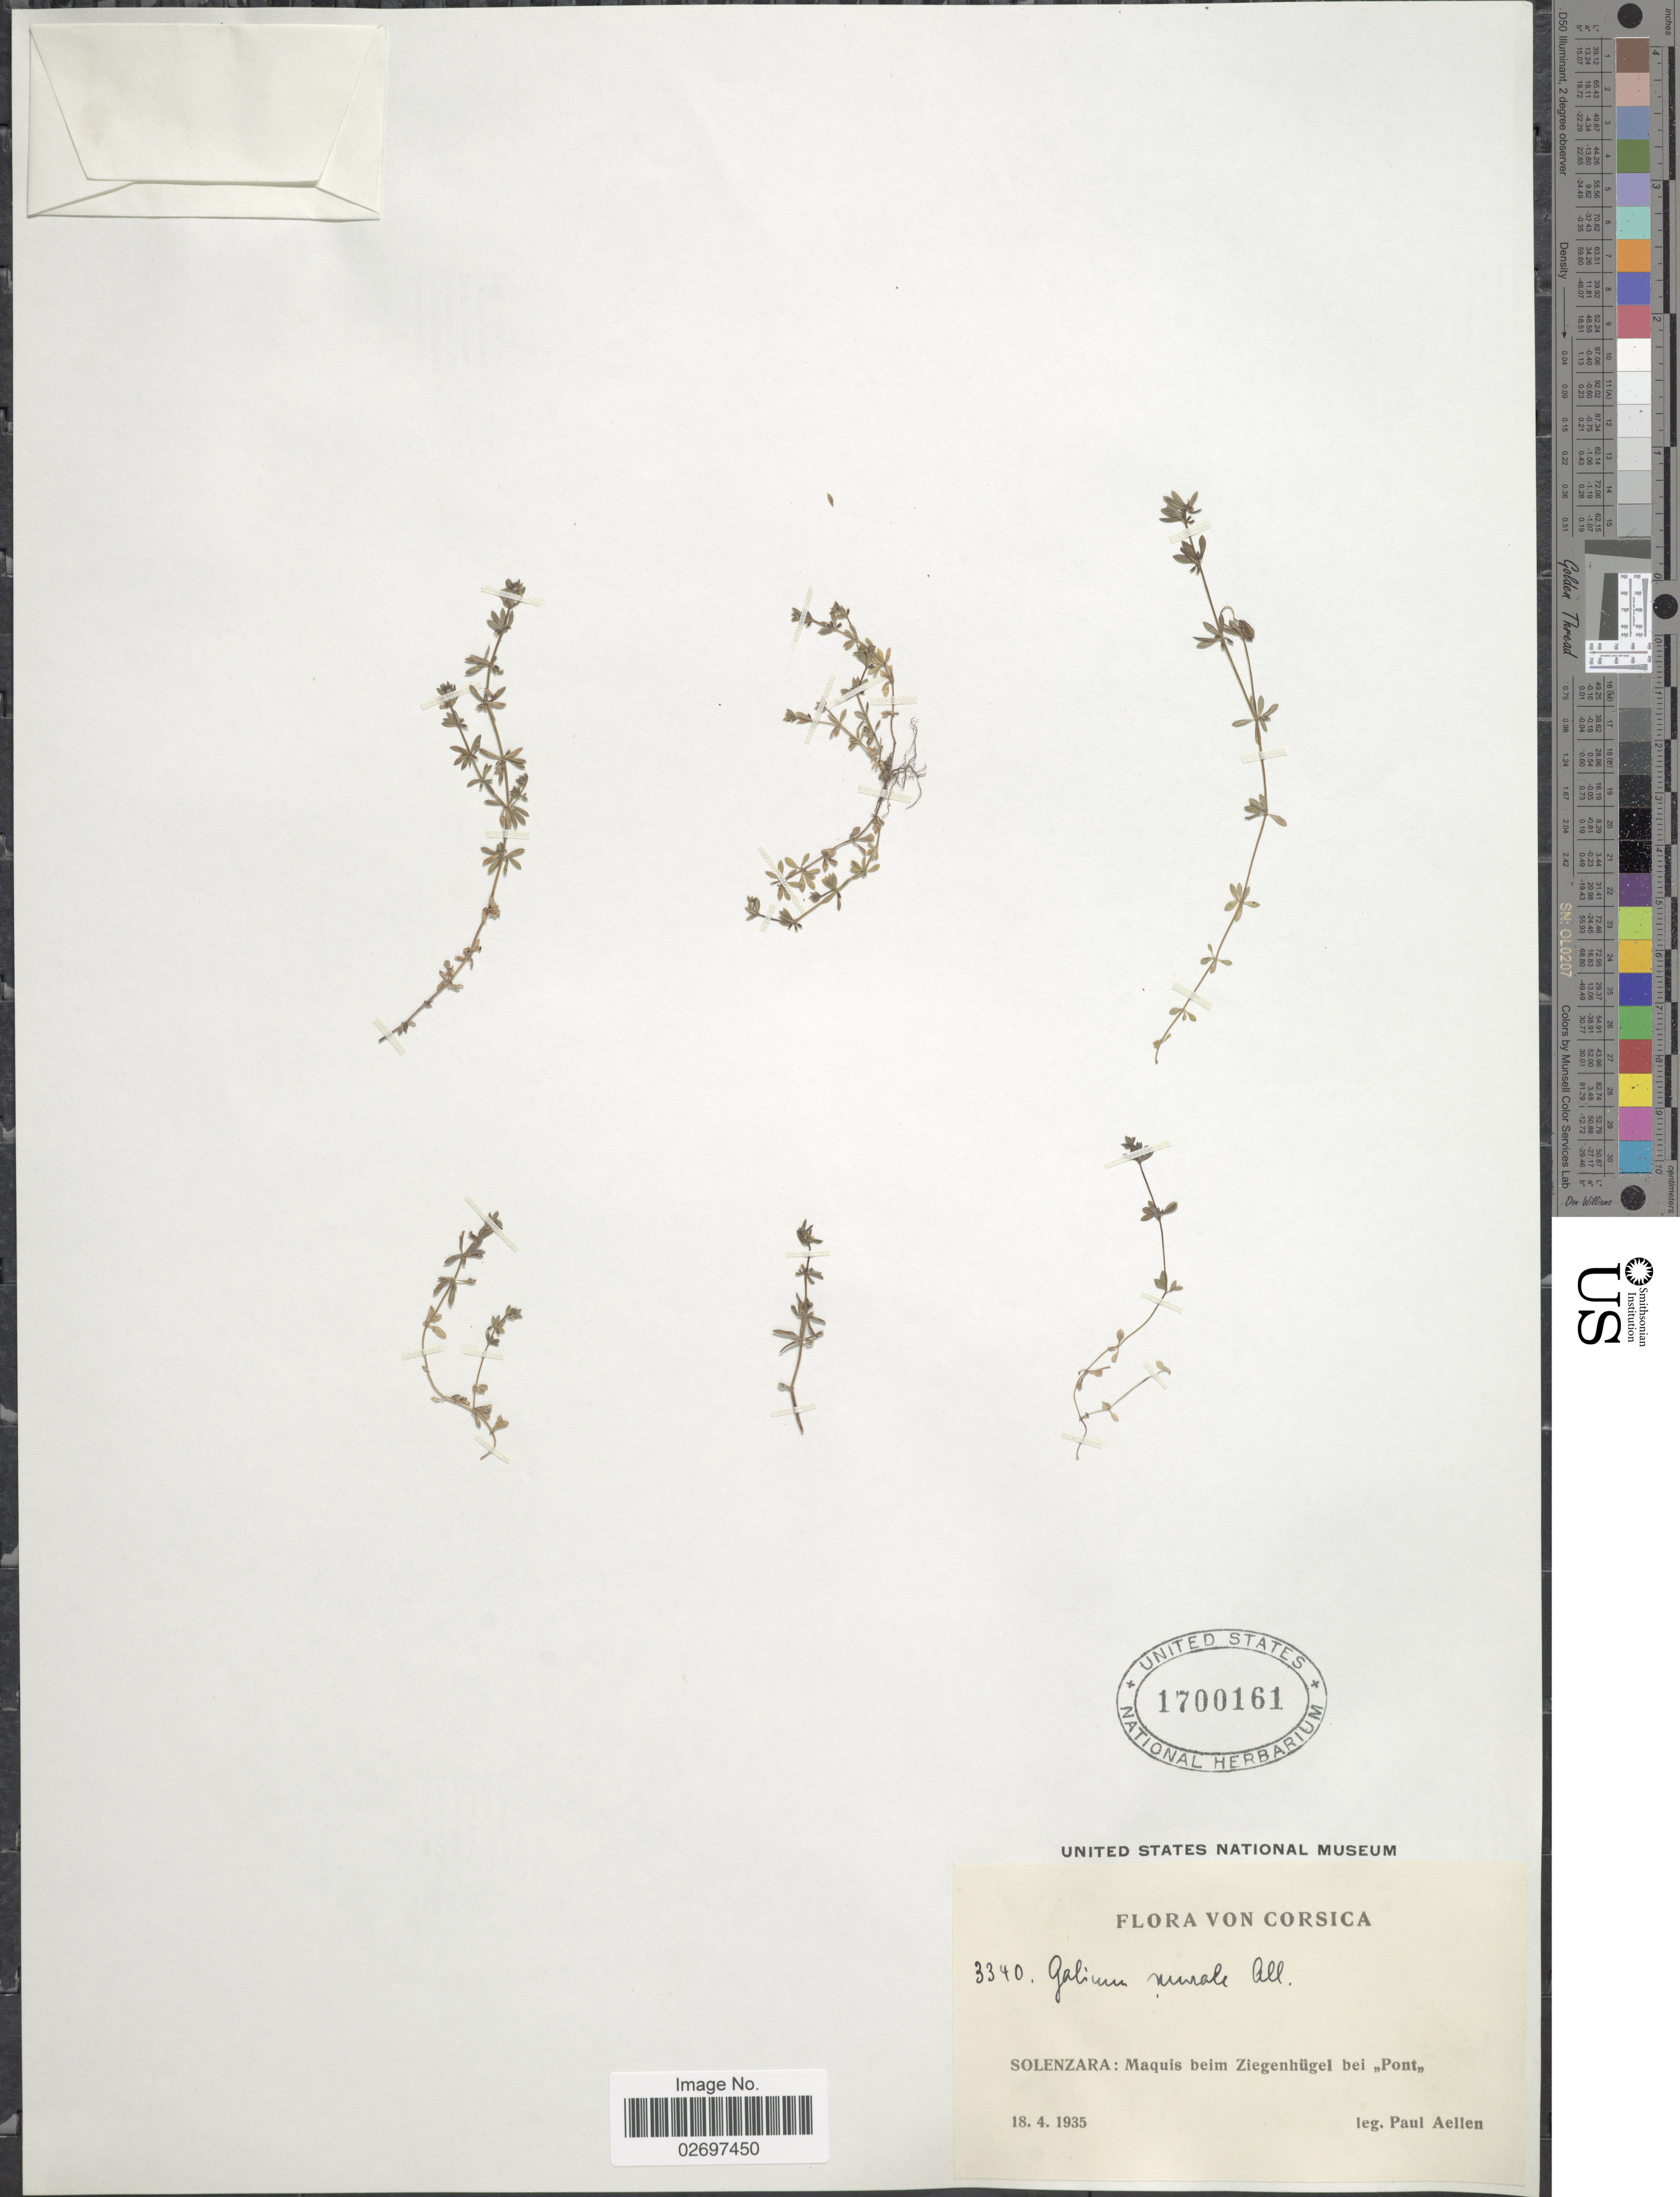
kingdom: Plantae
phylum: Tracheophyta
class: Magnoliopsida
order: Gentianales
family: Rubiaceae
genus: Galium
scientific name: Galium murale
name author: (L.) All.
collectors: P. Aellen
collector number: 3340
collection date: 1935-04-18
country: France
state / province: Corsica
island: Corse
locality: Solenzara: Maquis beim Ziegenhügel bei Pont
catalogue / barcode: US 1700161